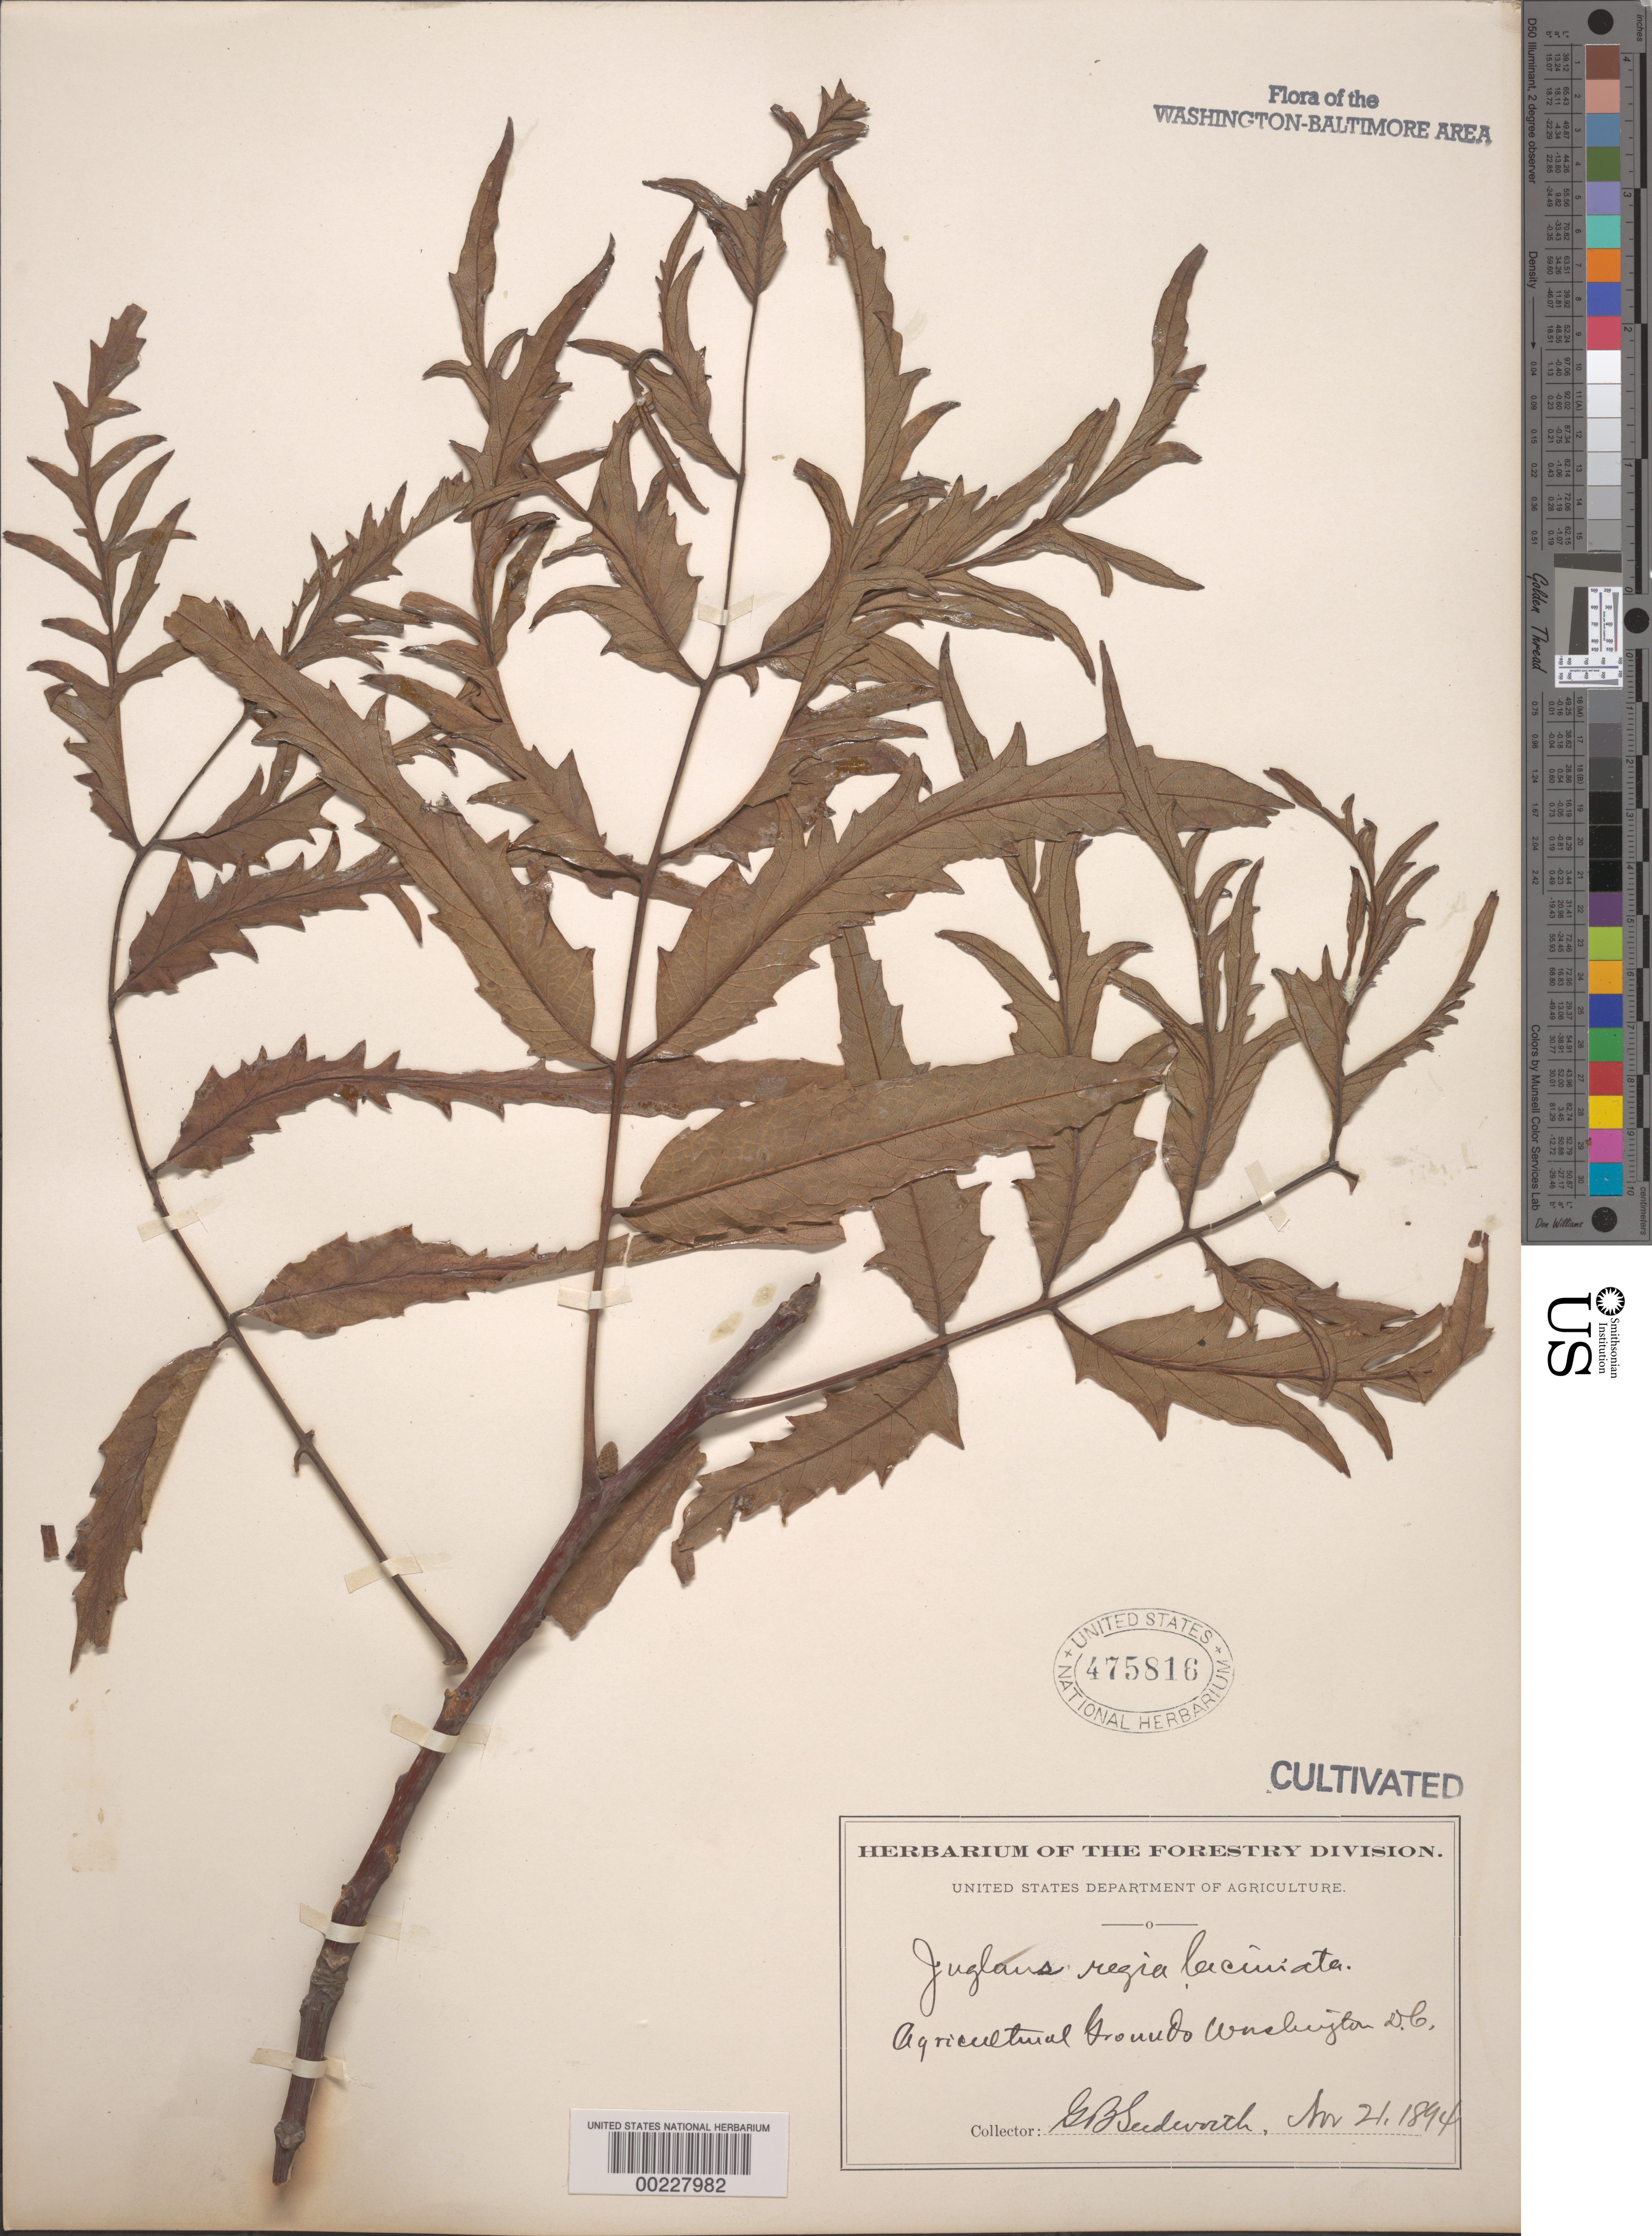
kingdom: Plantae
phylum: Tracheophyta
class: Magnoliopsida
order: Fagales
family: Juglandaceae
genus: Juglans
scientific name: Juglans regia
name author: L.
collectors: G. B. Sudworth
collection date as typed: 21 Nov 1894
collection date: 1894-11-21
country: United States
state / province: District of Columbia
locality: Agricultural grounds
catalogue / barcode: US 475816